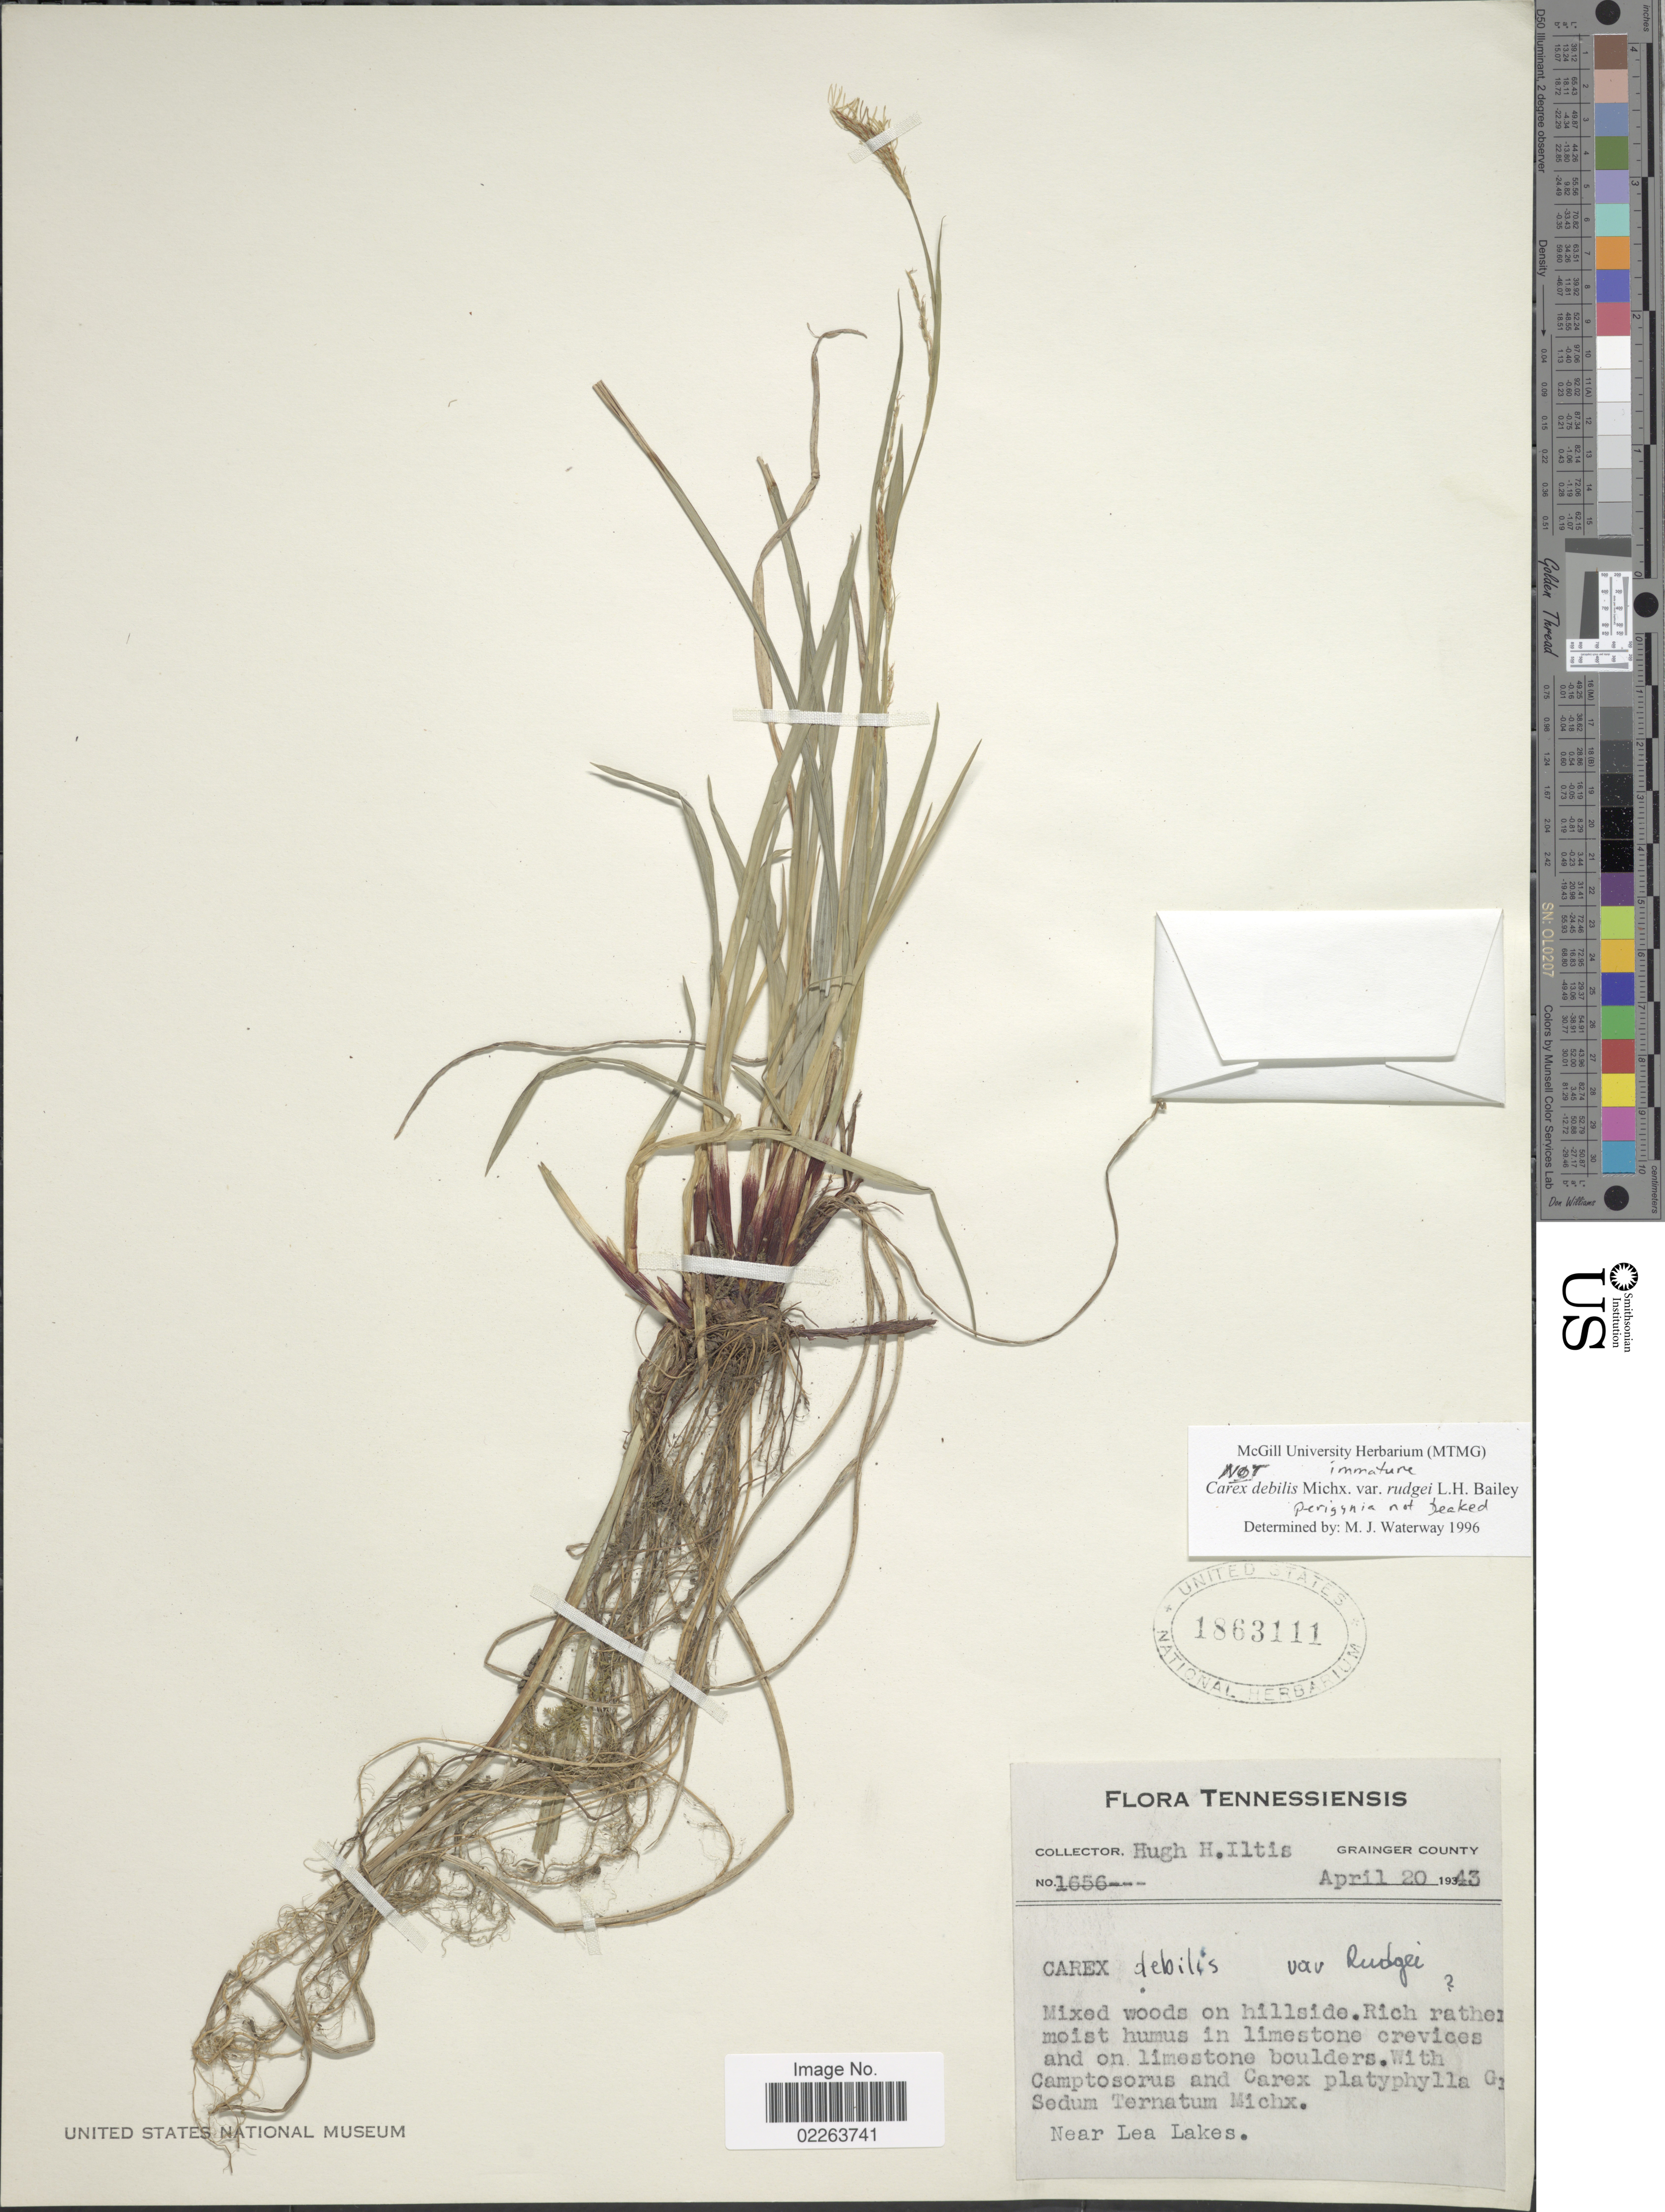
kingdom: Plantae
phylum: Tracheophyta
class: Liliopsida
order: Poales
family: Cyperaceae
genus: Carex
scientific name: Carex sp.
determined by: Strong, Mark T., (BOT), Smithsonian Institution - National Museum of Natural History (UNITED STATES)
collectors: H. H. Iltis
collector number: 1656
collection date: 1943-04-20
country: United States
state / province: Tennessee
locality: Grainger County. Near Lea Lakes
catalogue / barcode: US 1863111